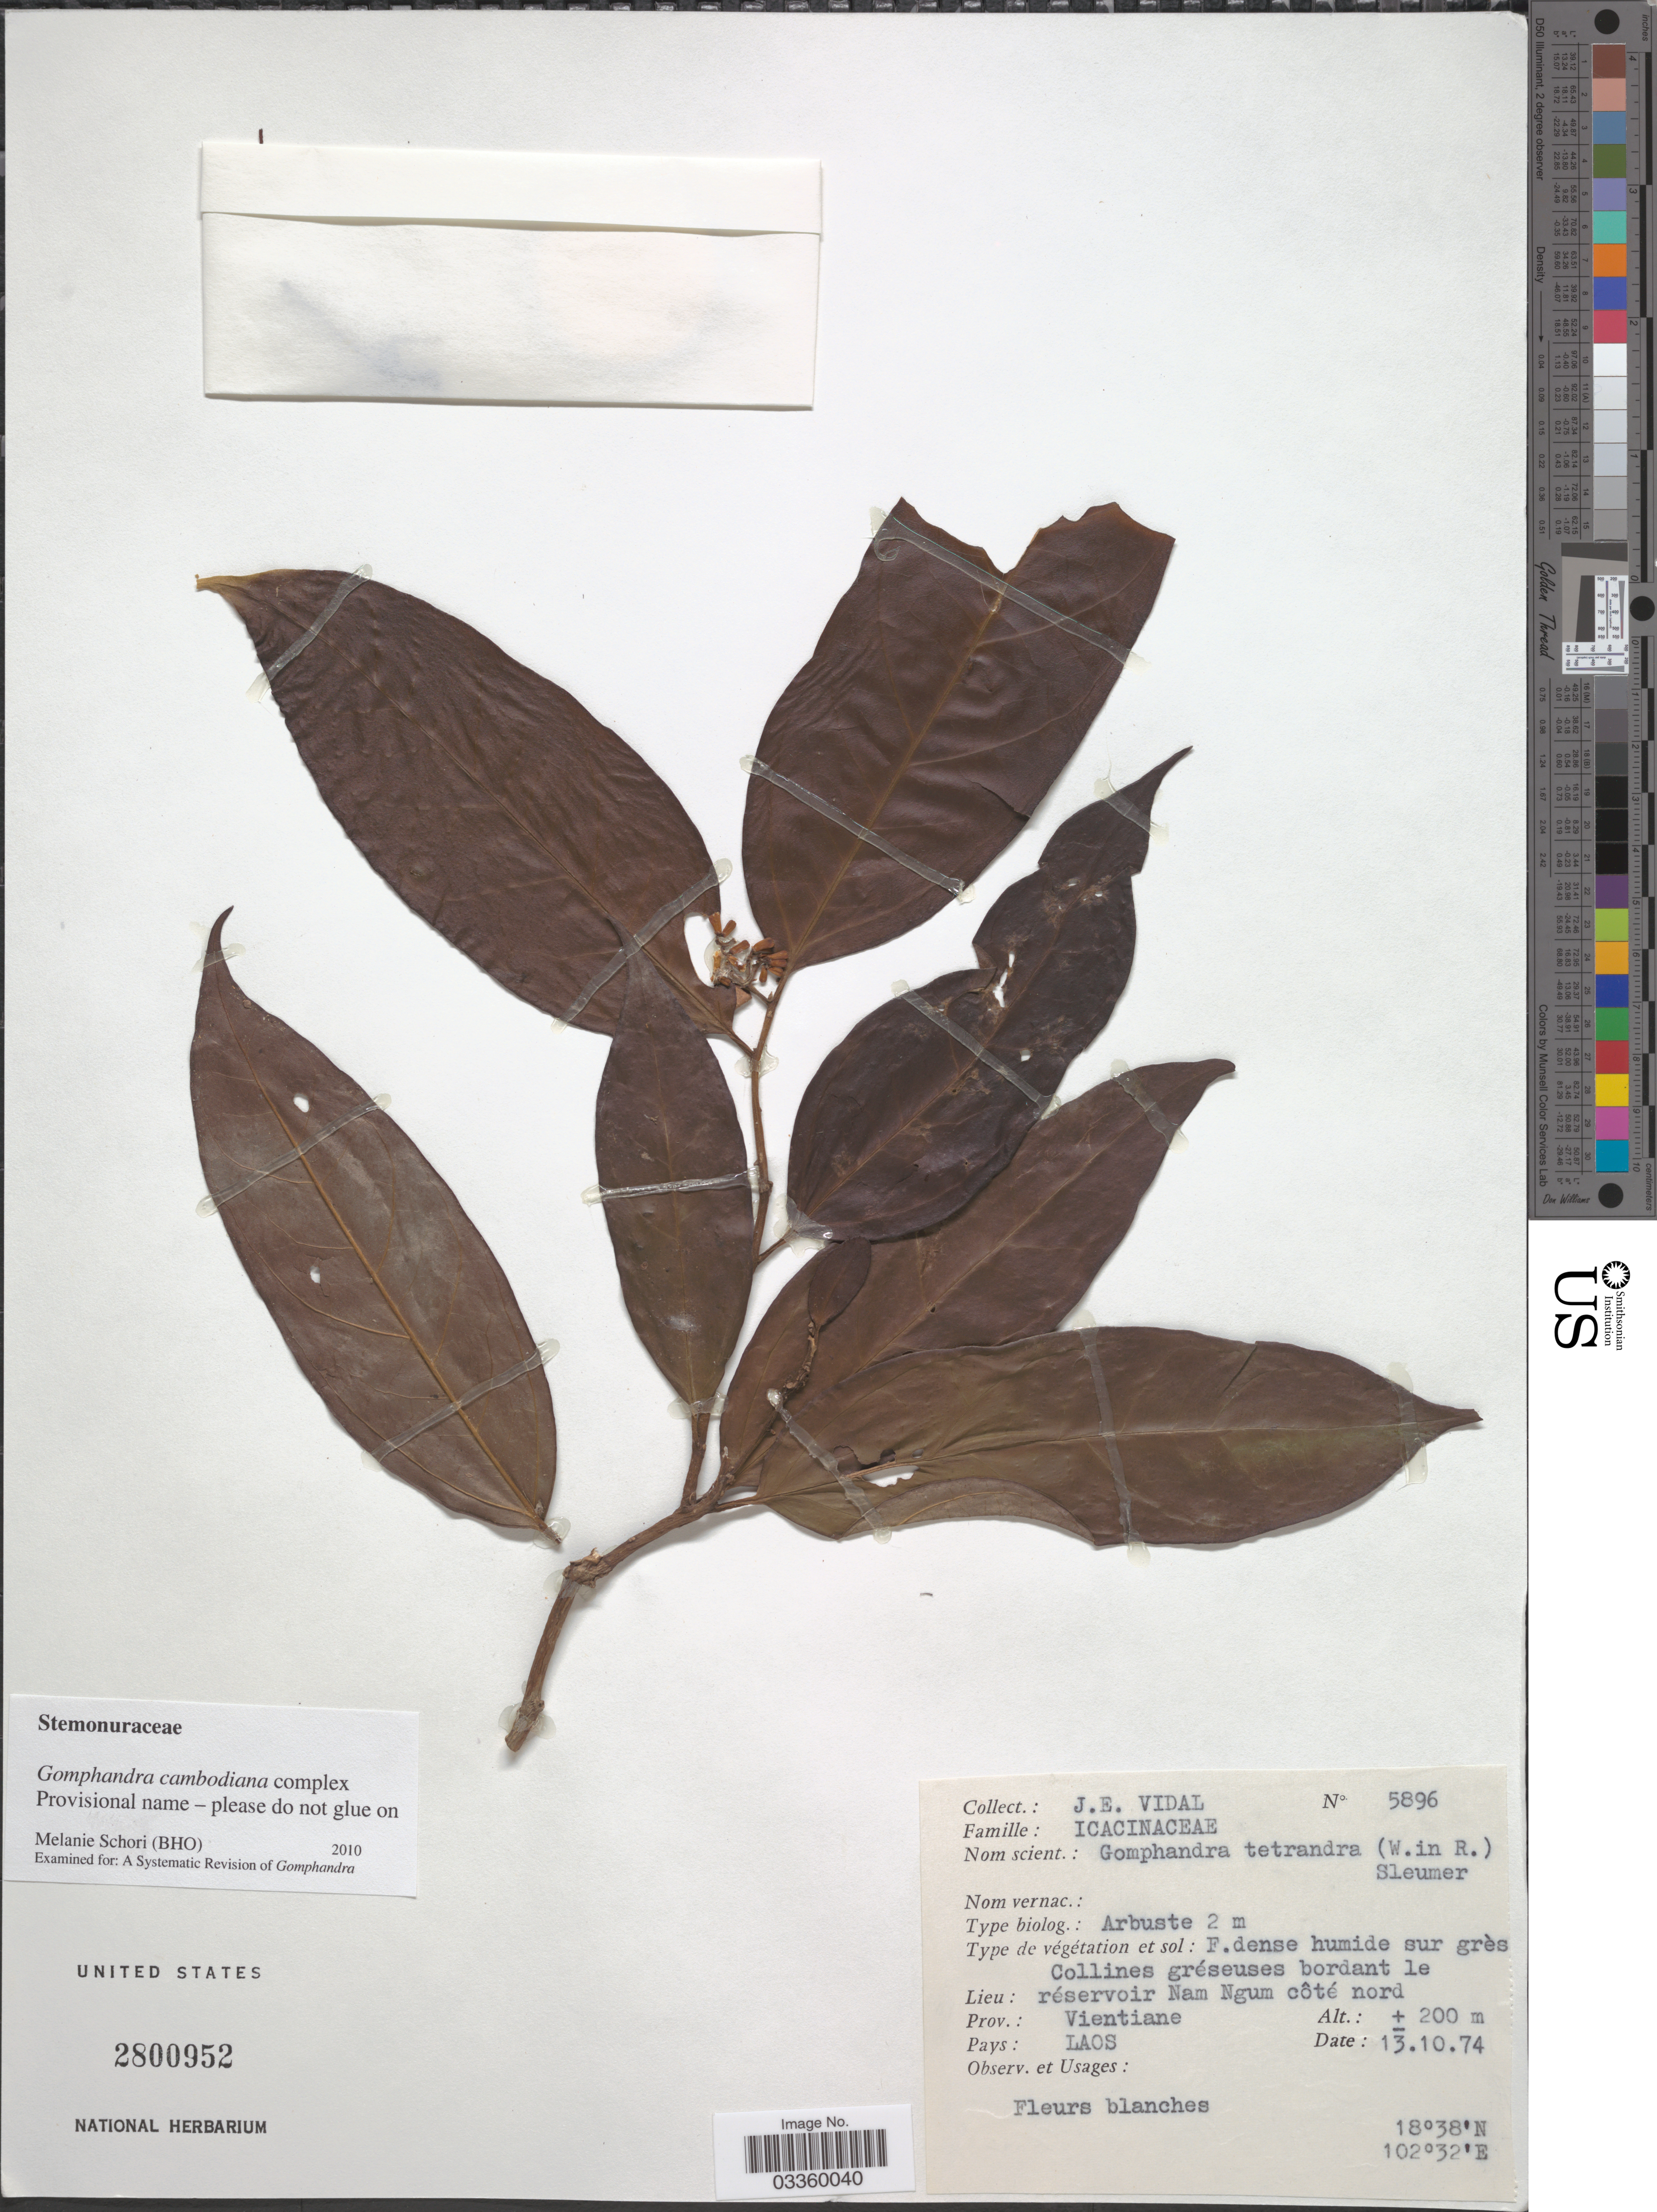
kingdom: Plantae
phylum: Tracheophyta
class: Magnoliopsida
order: Cardiopteridales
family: Stemonuraceae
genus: Gomphandra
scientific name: Gomphandra cambodiana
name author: Pierre ex Gagnep.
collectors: J. E. Vidal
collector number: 5896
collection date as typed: Transcribed d/m/y: 13/10/74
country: Laos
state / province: Viangchan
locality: Collines gréseuses bordant le réservoir Nam Ngum côté nord. Prov.: Vientiane.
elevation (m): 200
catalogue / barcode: US 2800952